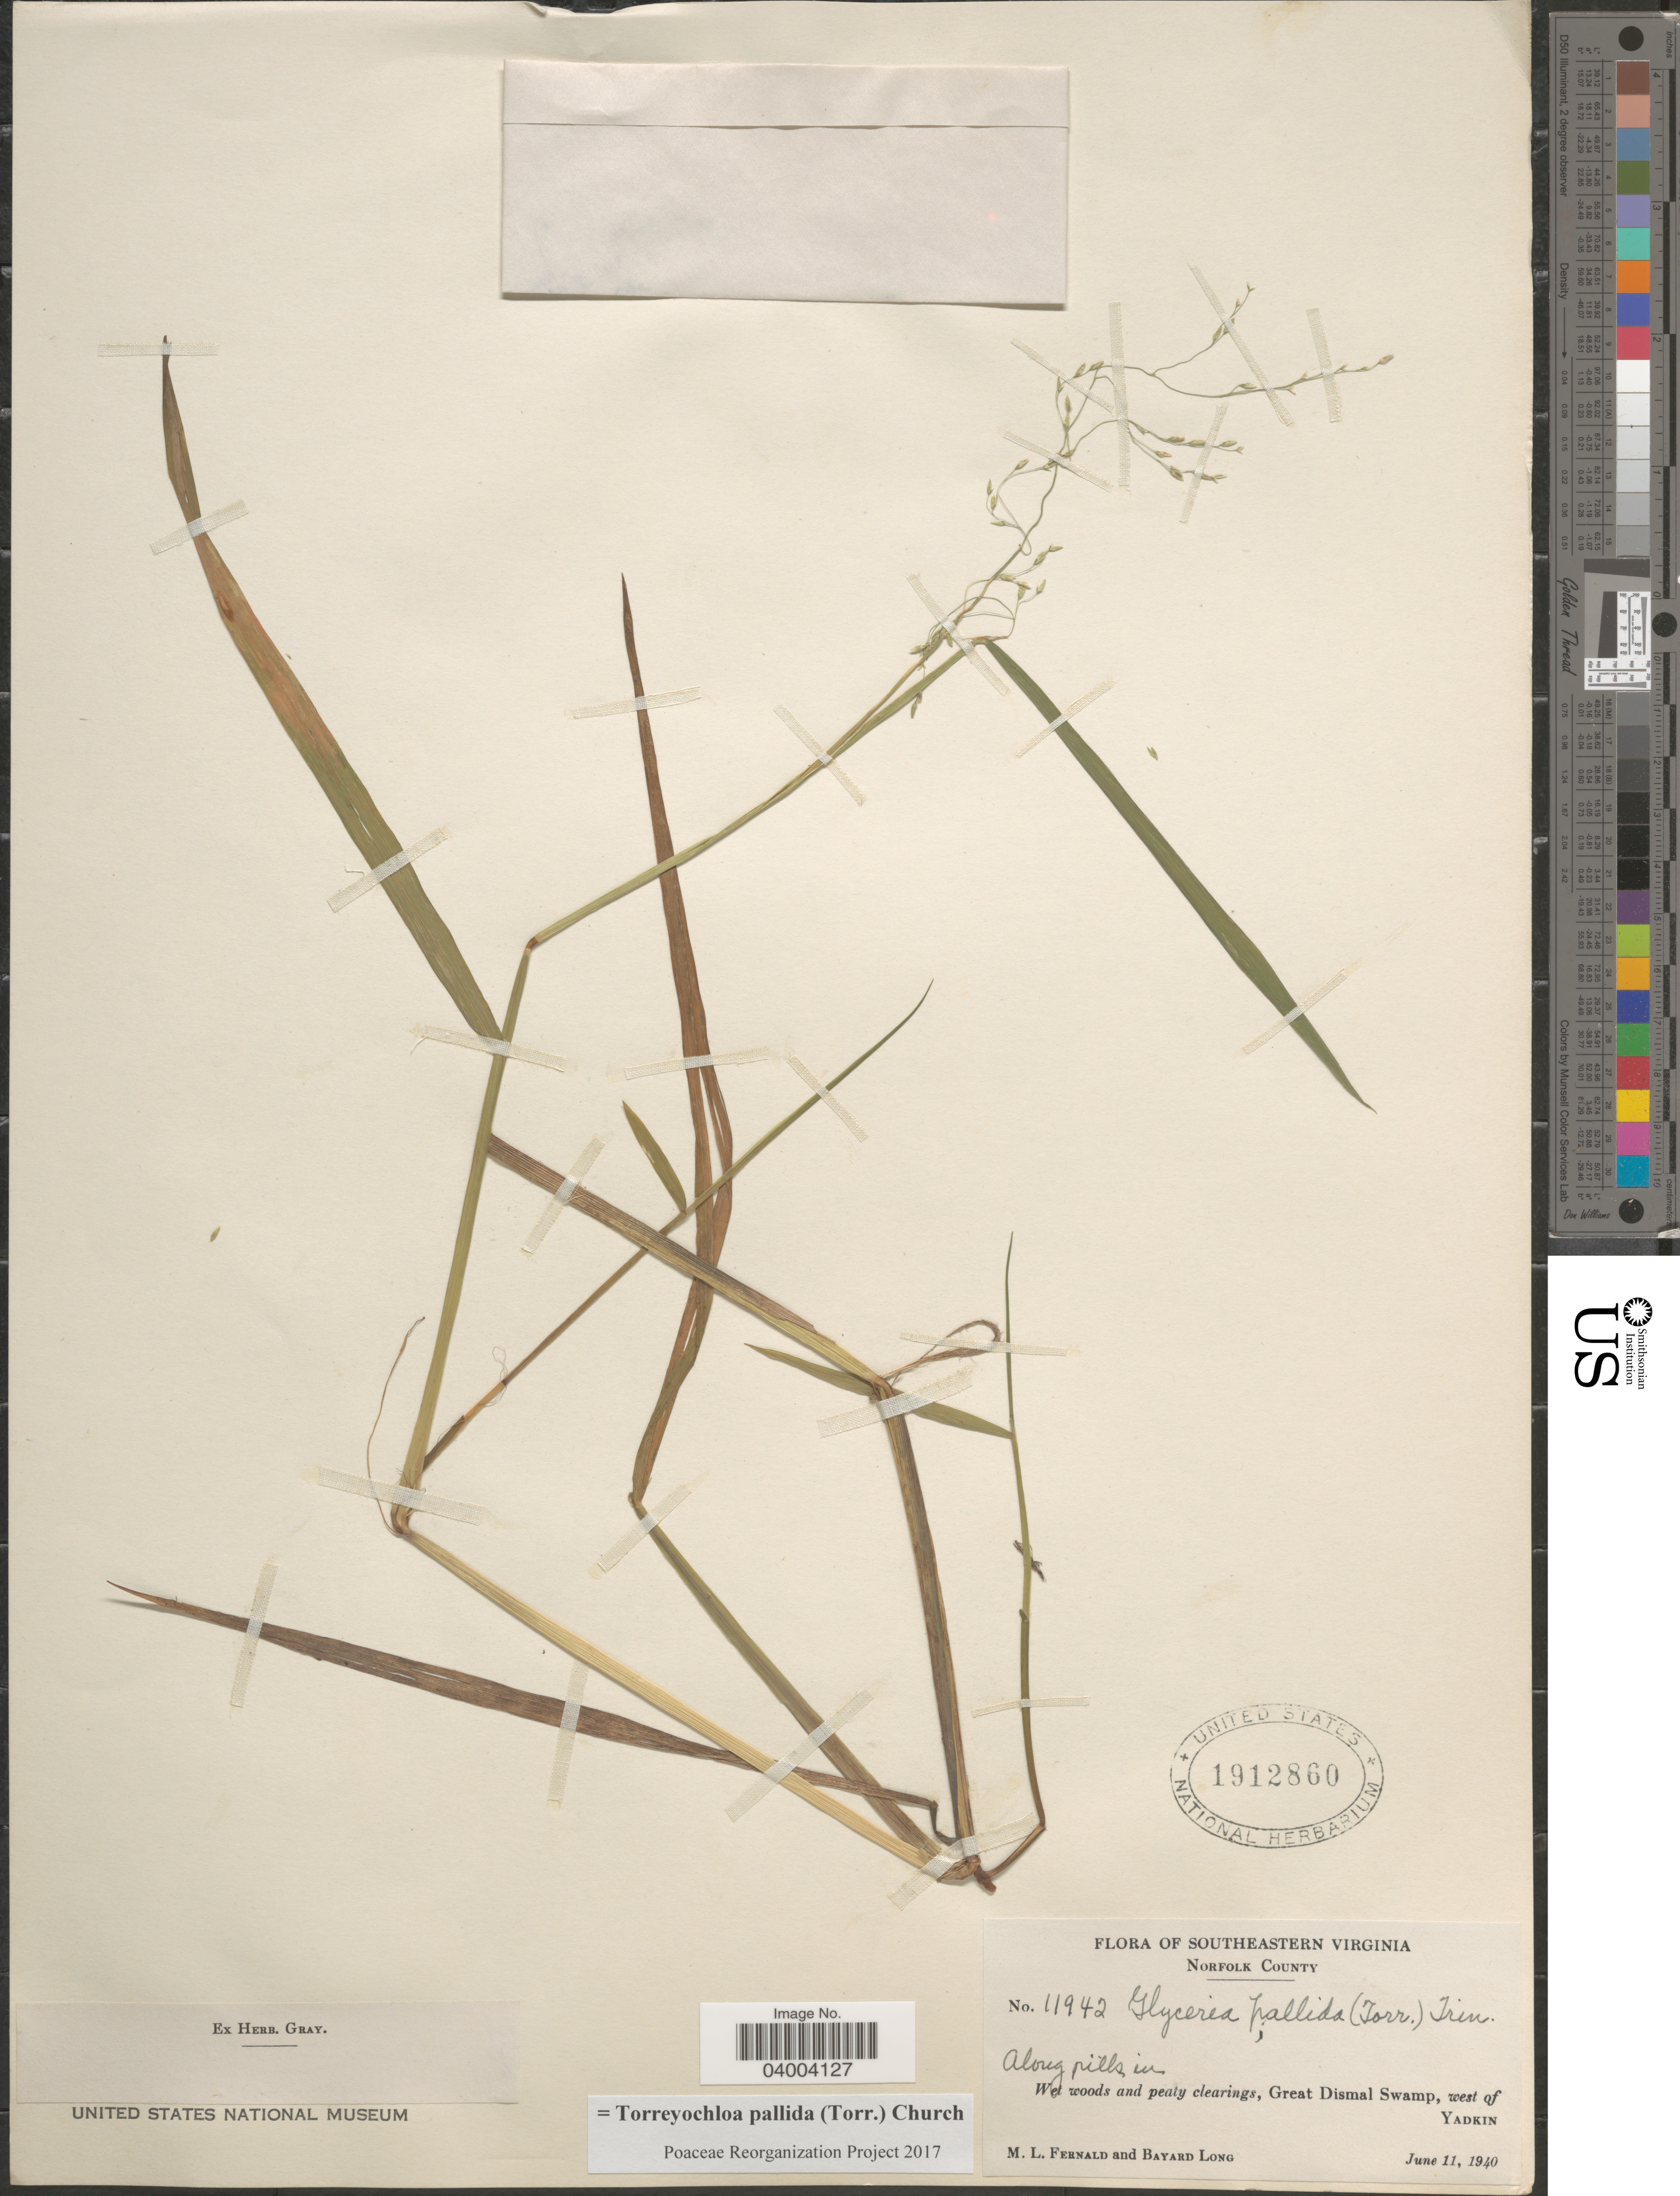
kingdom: Plantae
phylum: Tracheophyta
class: Liliopsida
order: Poales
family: Poaceae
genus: Torreyochloa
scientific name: Torreyochloa pallida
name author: (Torr.) G.L. Church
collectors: M. L. Fernald & B. Long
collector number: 11942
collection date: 1940-06-11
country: United States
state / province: Virginia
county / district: City of Norfolk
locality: Southeastern Virginia. Norfolk County. Great Dismal Swamp, west of Yadkin.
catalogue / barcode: US 1912860